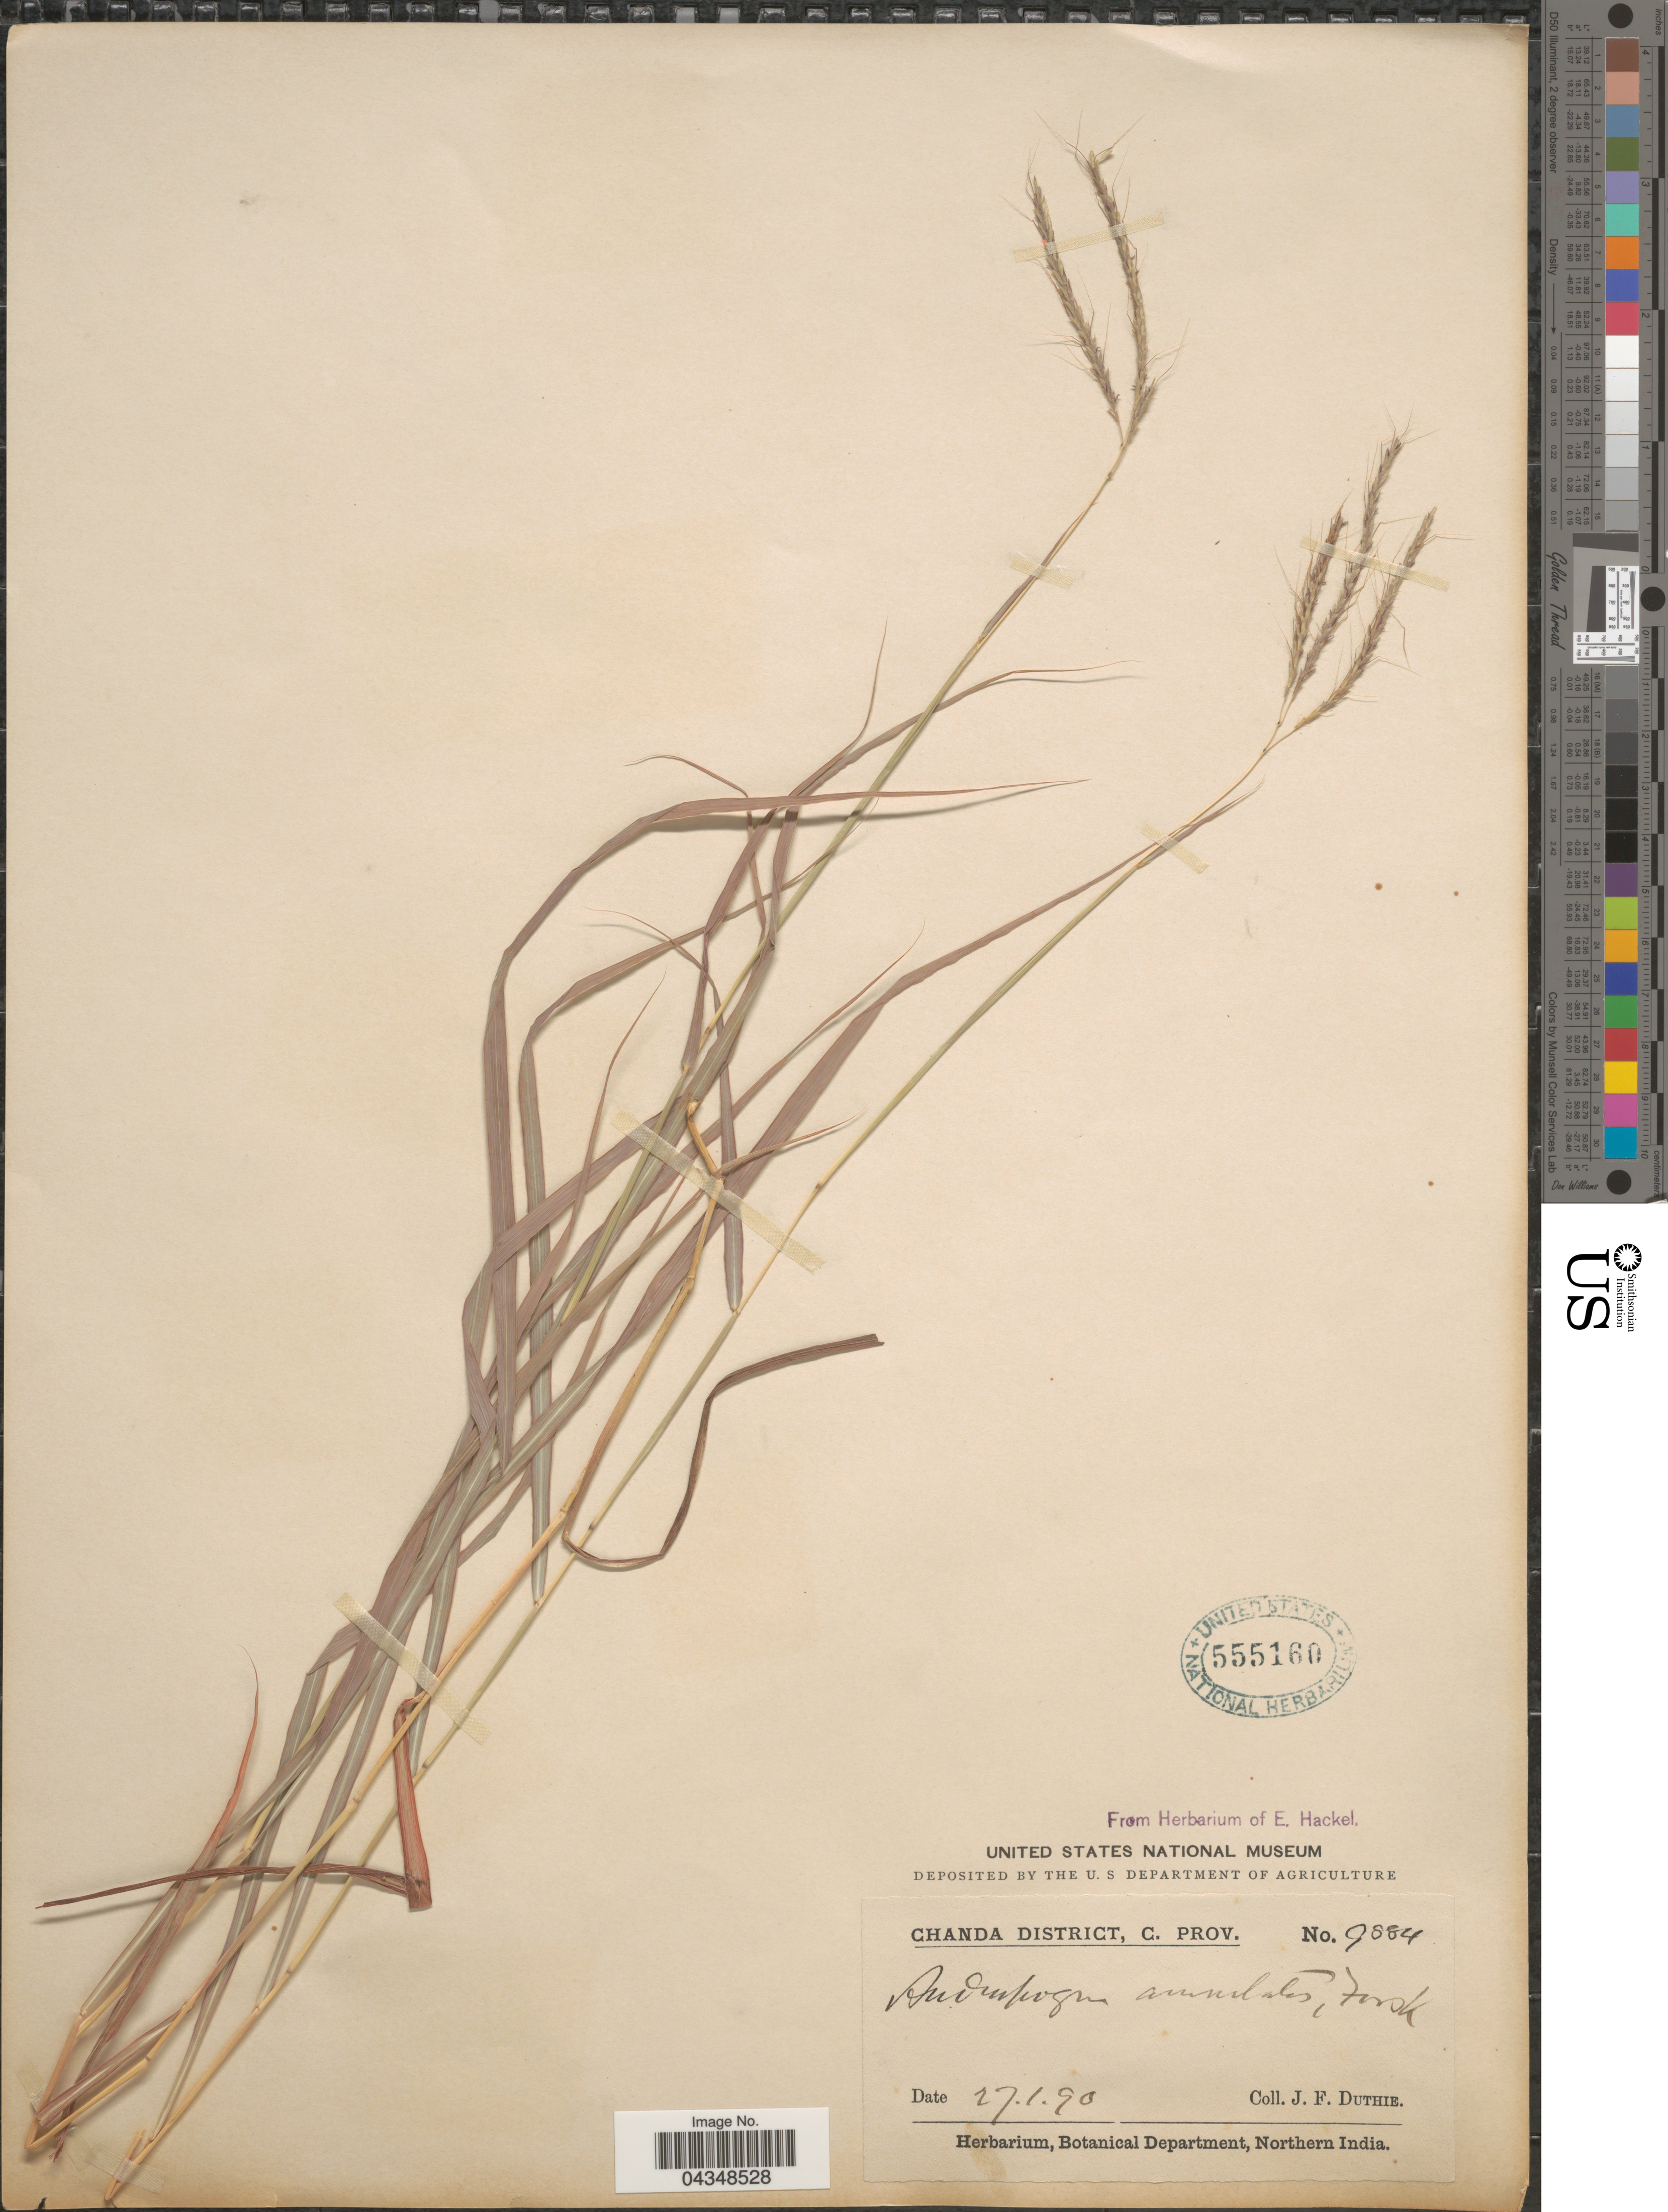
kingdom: Plantae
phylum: Tracheophyta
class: Liliopsida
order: Poales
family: Poaceae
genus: Bothriochloa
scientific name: Bothriochloa bladhii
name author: (Retz.) S.T. Blake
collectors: J. F. Duthie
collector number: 9884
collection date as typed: Transcribed d/m/y: 27/1/90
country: India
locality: Chanda District, C. Prov.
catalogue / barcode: US 555160